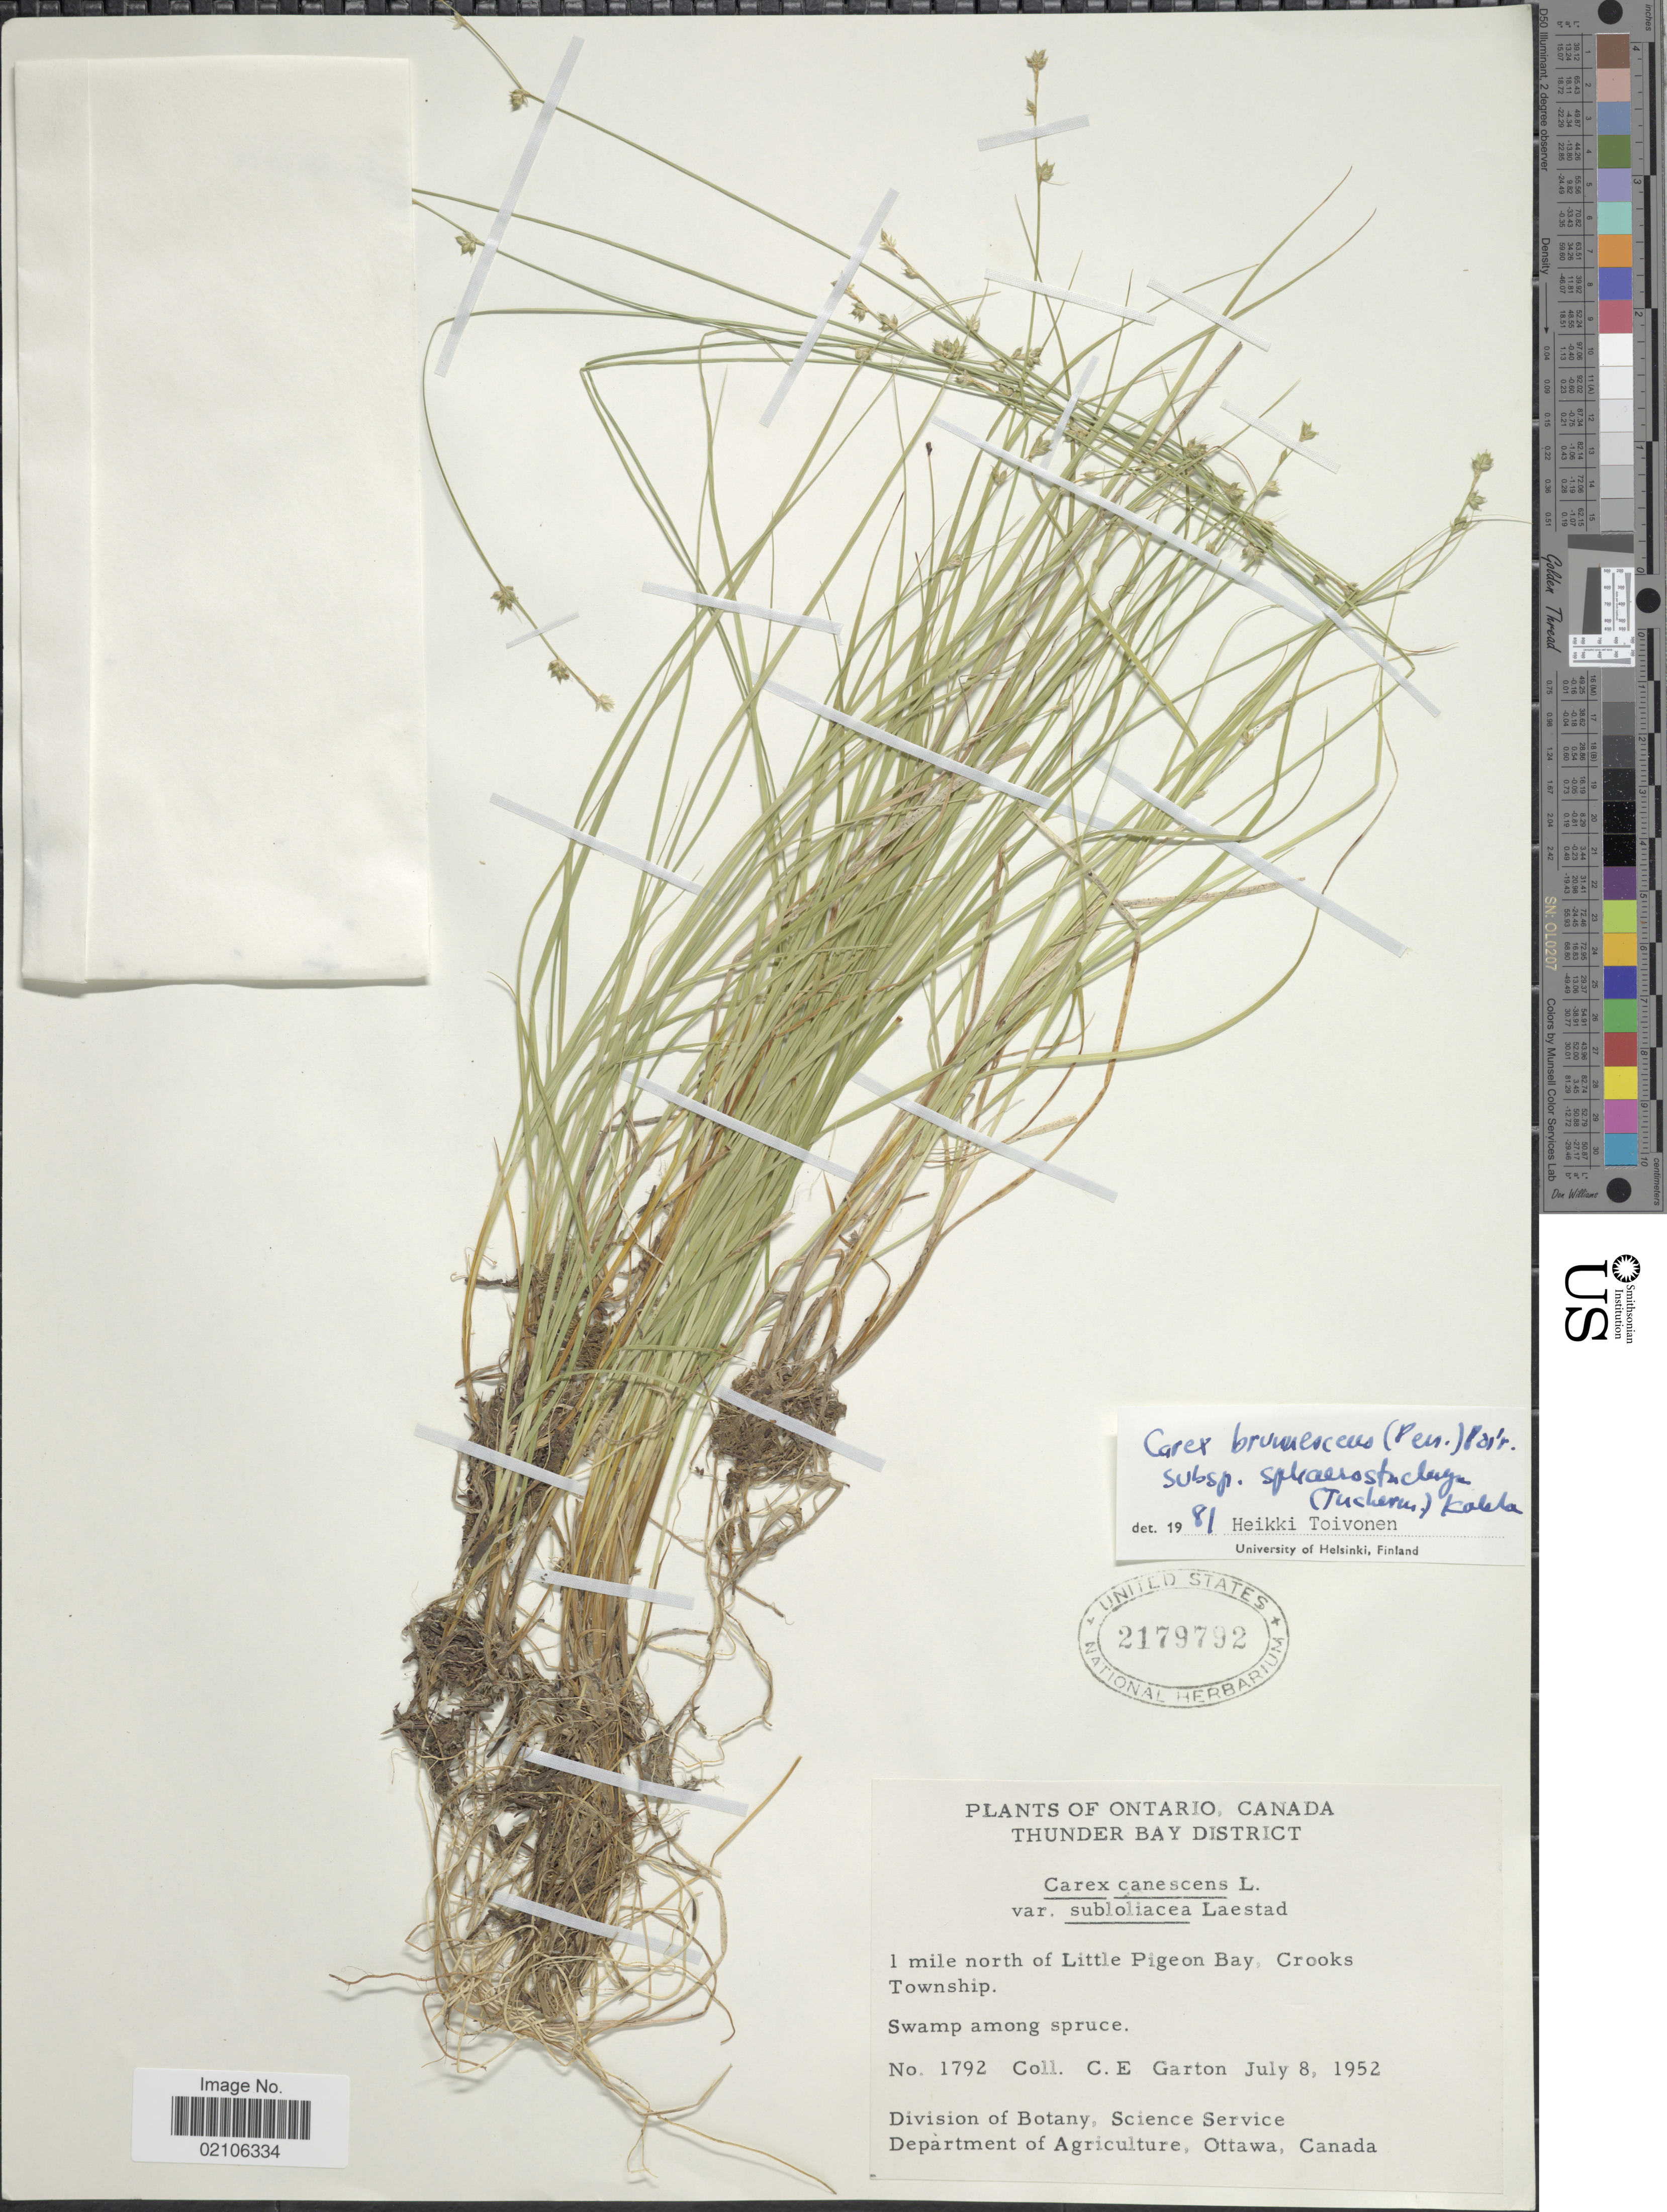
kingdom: Plantae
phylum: Tracheophyta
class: Liliopsida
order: Poales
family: Cyperaceae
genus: Carex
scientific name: Carex brunnescens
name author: (Pers.) Poir.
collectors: C. E. Garton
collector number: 1792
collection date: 1952-07-08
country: Canada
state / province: Ontario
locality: Thunder Bay District, 1 mile north of Little Pigeon Bay, Crooks Township, swamp among spruce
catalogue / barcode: US 2179792